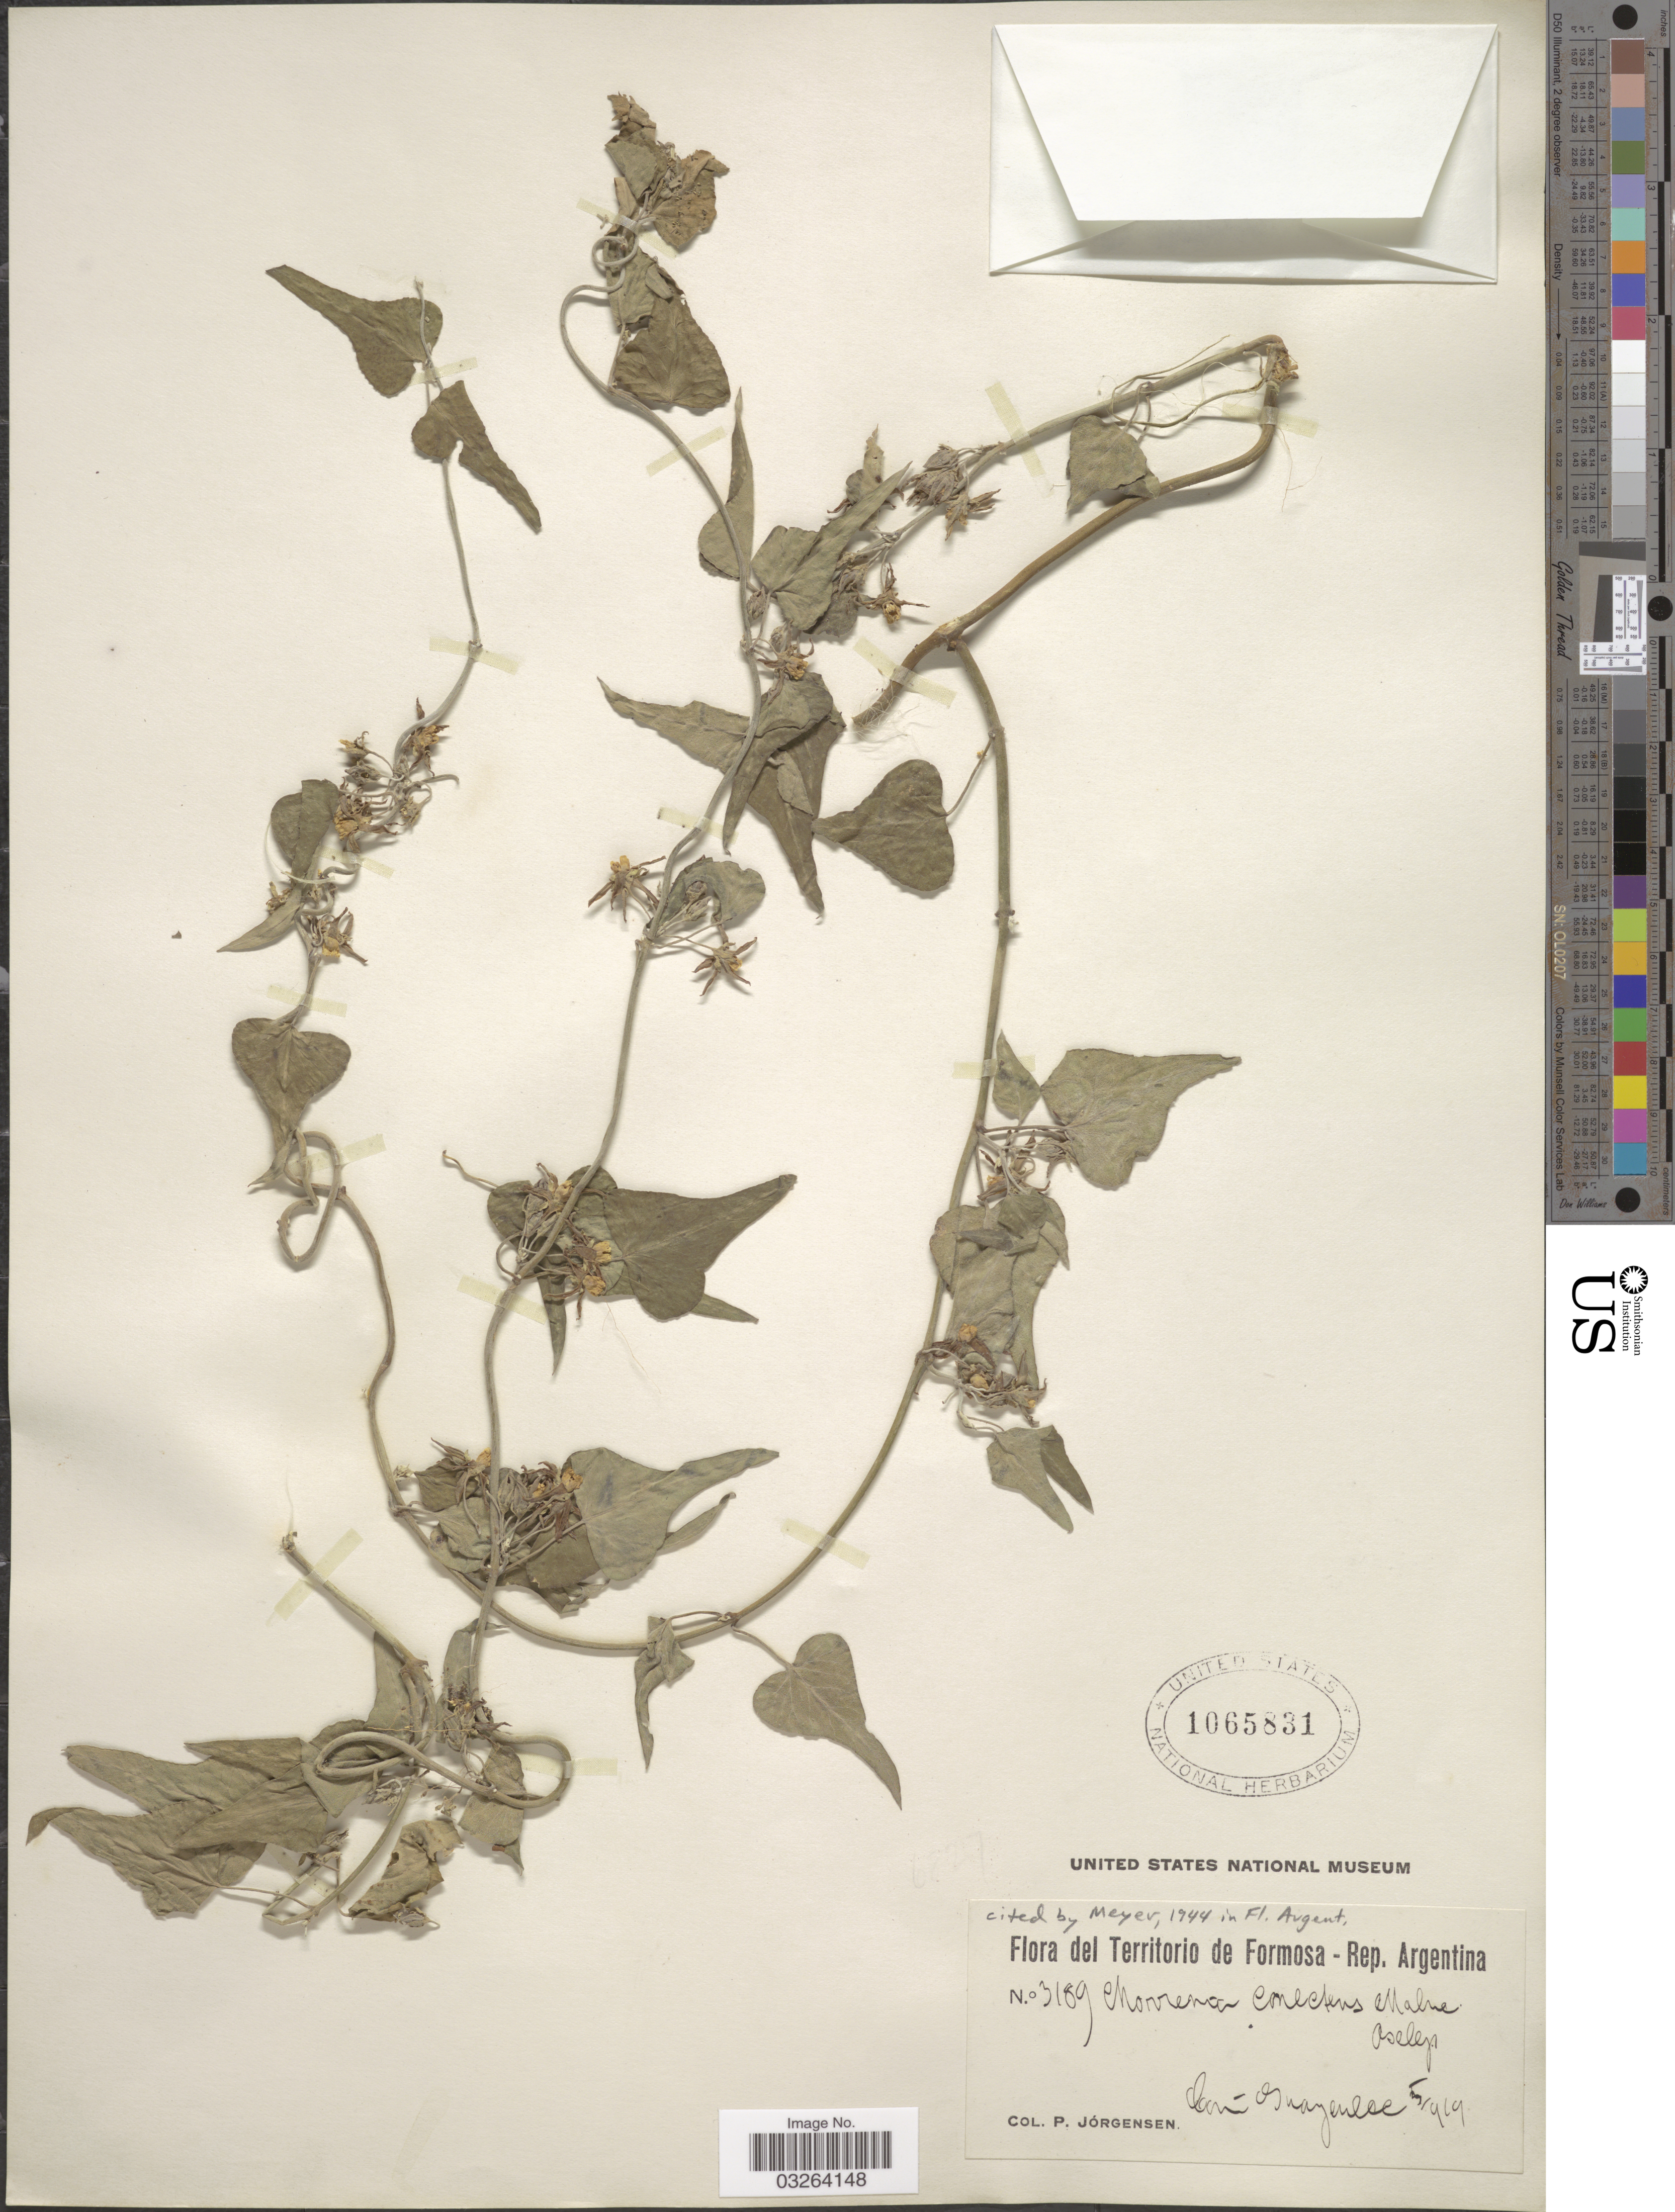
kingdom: Plantae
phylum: Tracheophyta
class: Magnoliopsida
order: Gentianales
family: Apocynaceae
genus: Morrenia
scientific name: Morrenia connectens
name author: Malme in Hassl.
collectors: P. Jörgensen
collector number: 3189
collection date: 1919-05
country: Argentina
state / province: Formosa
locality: Territorio de Formosa - Rep. Argentina. Comun. Guaycolec.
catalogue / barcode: US 1065831